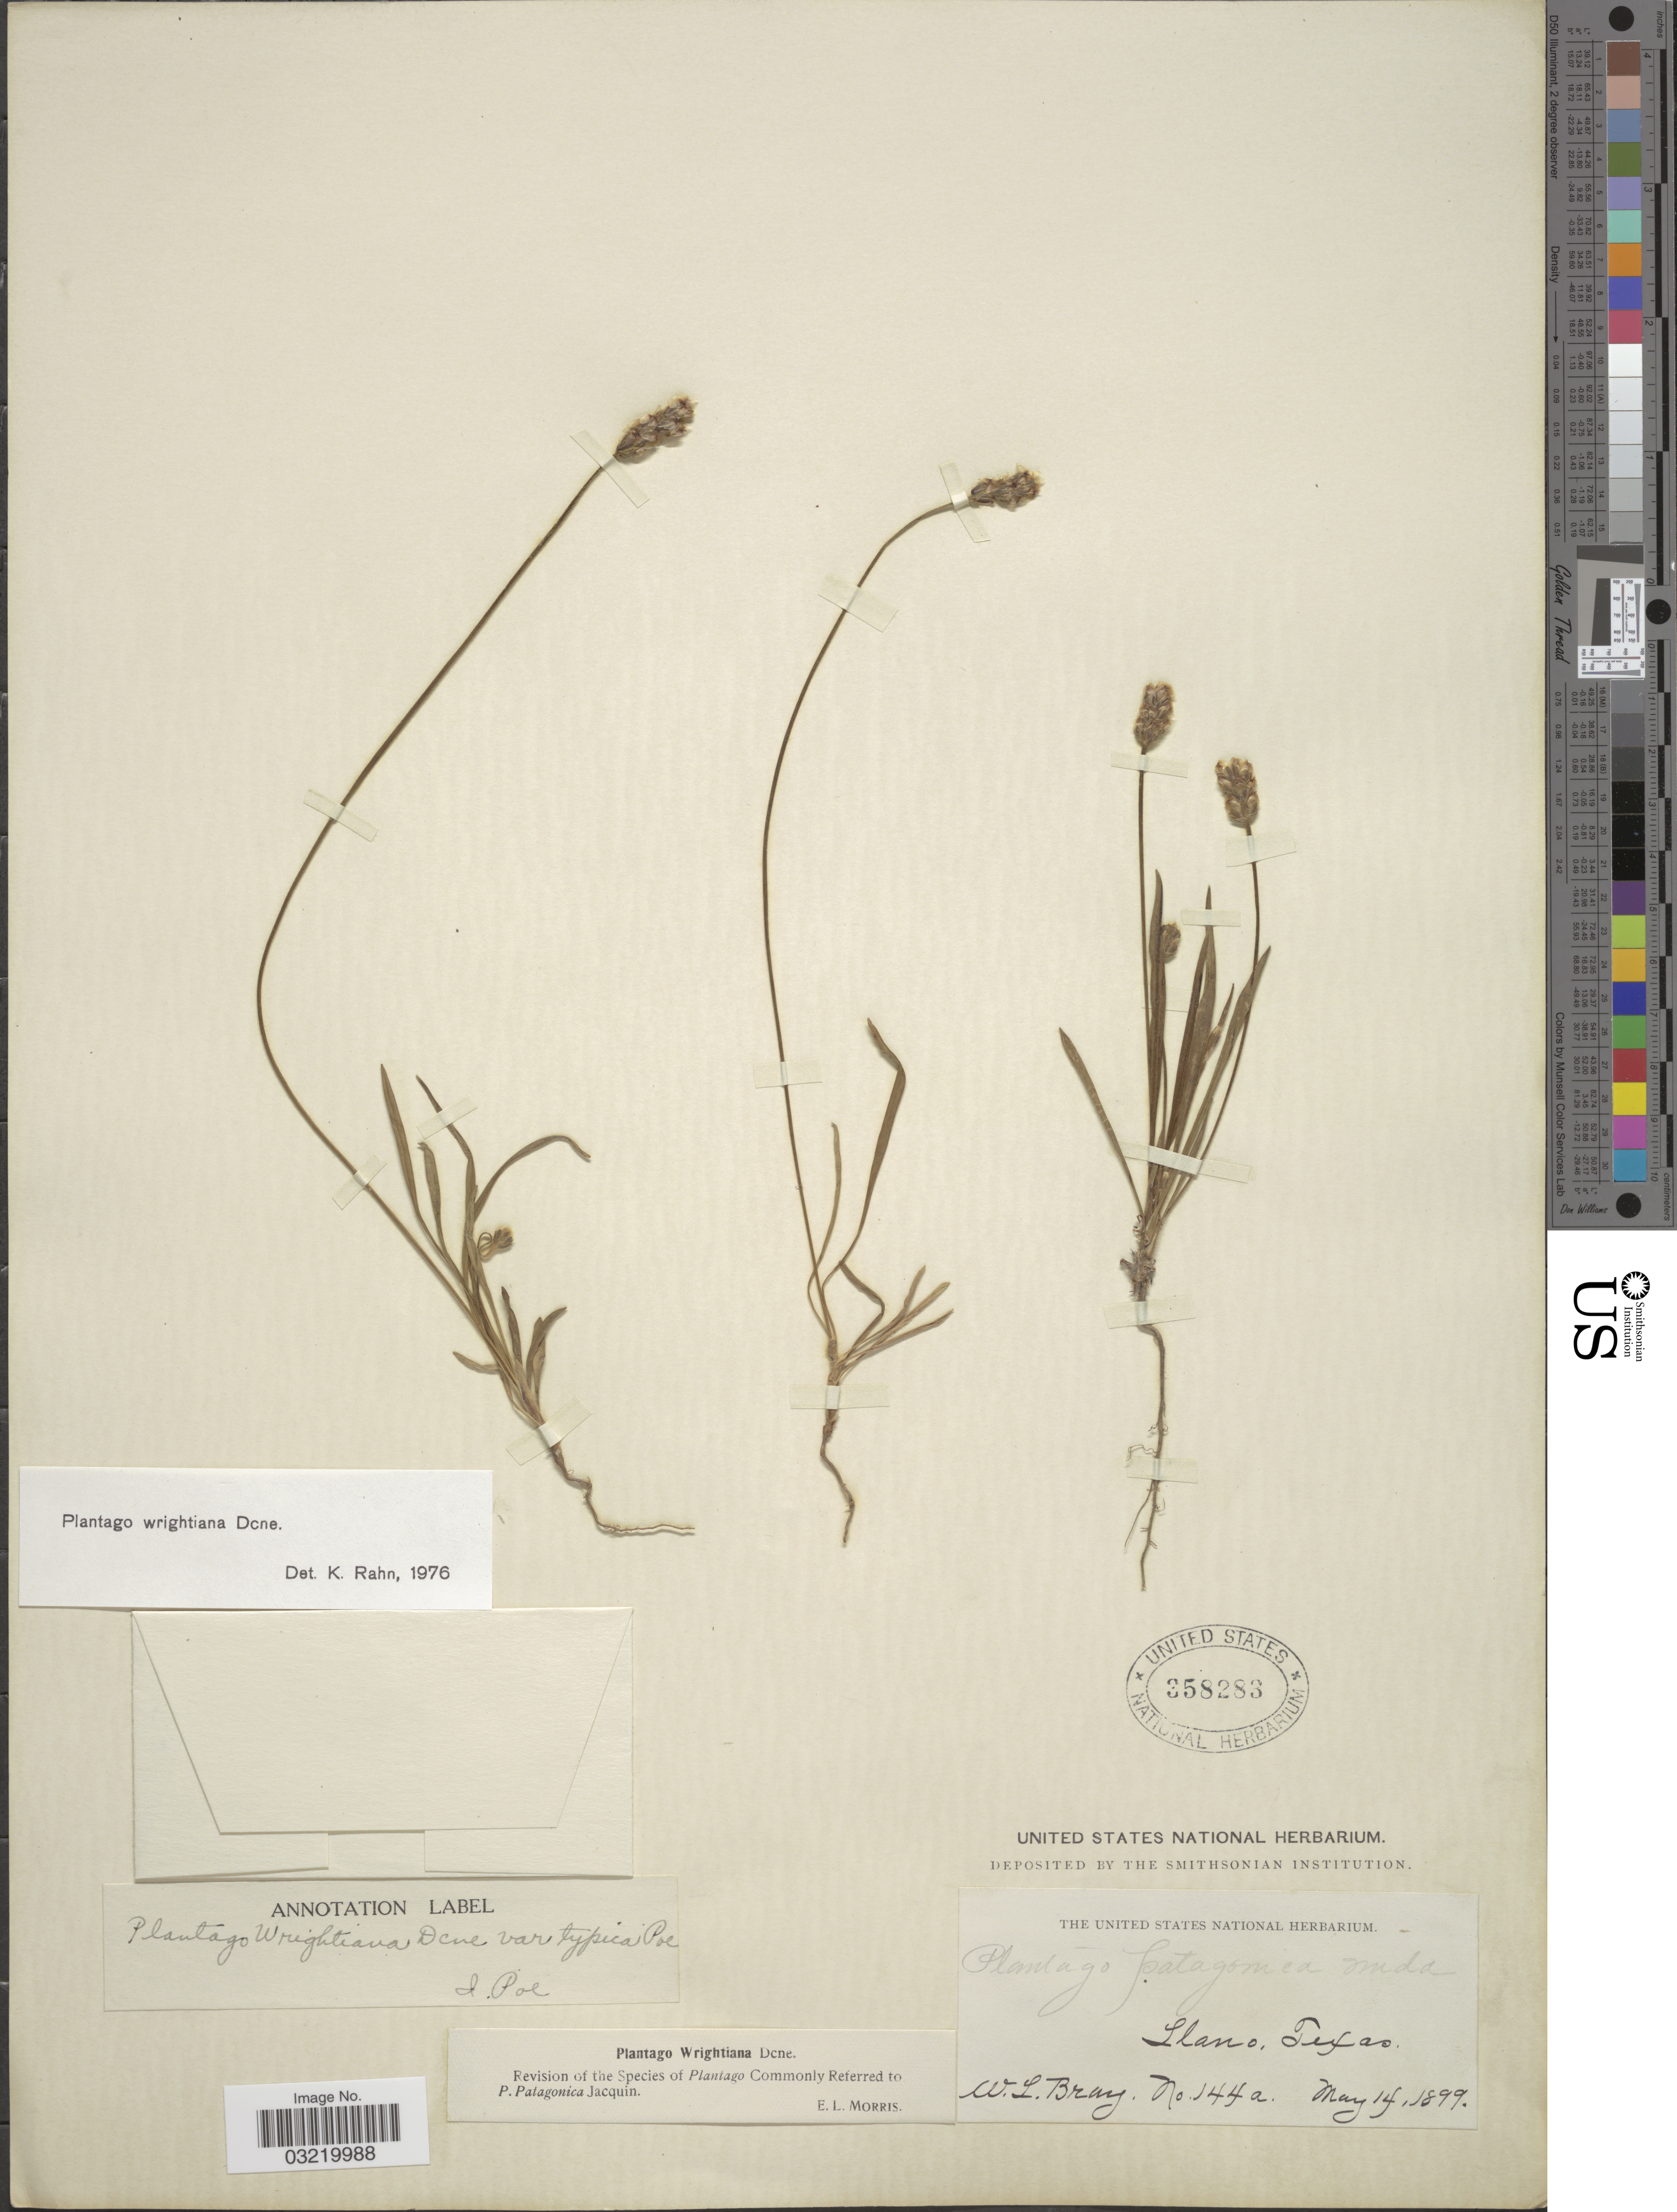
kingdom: Plantae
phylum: Tracheophyta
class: Magnoliopsida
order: Lamiales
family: Plantaginaceae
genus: Plantago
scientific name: Plantago wrightiana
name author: Decne. ex A. DC.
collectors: W. L. Bray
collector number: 144a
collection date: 1899-05-14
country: United States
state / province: Texas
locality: Llano.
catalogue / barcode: US 358283